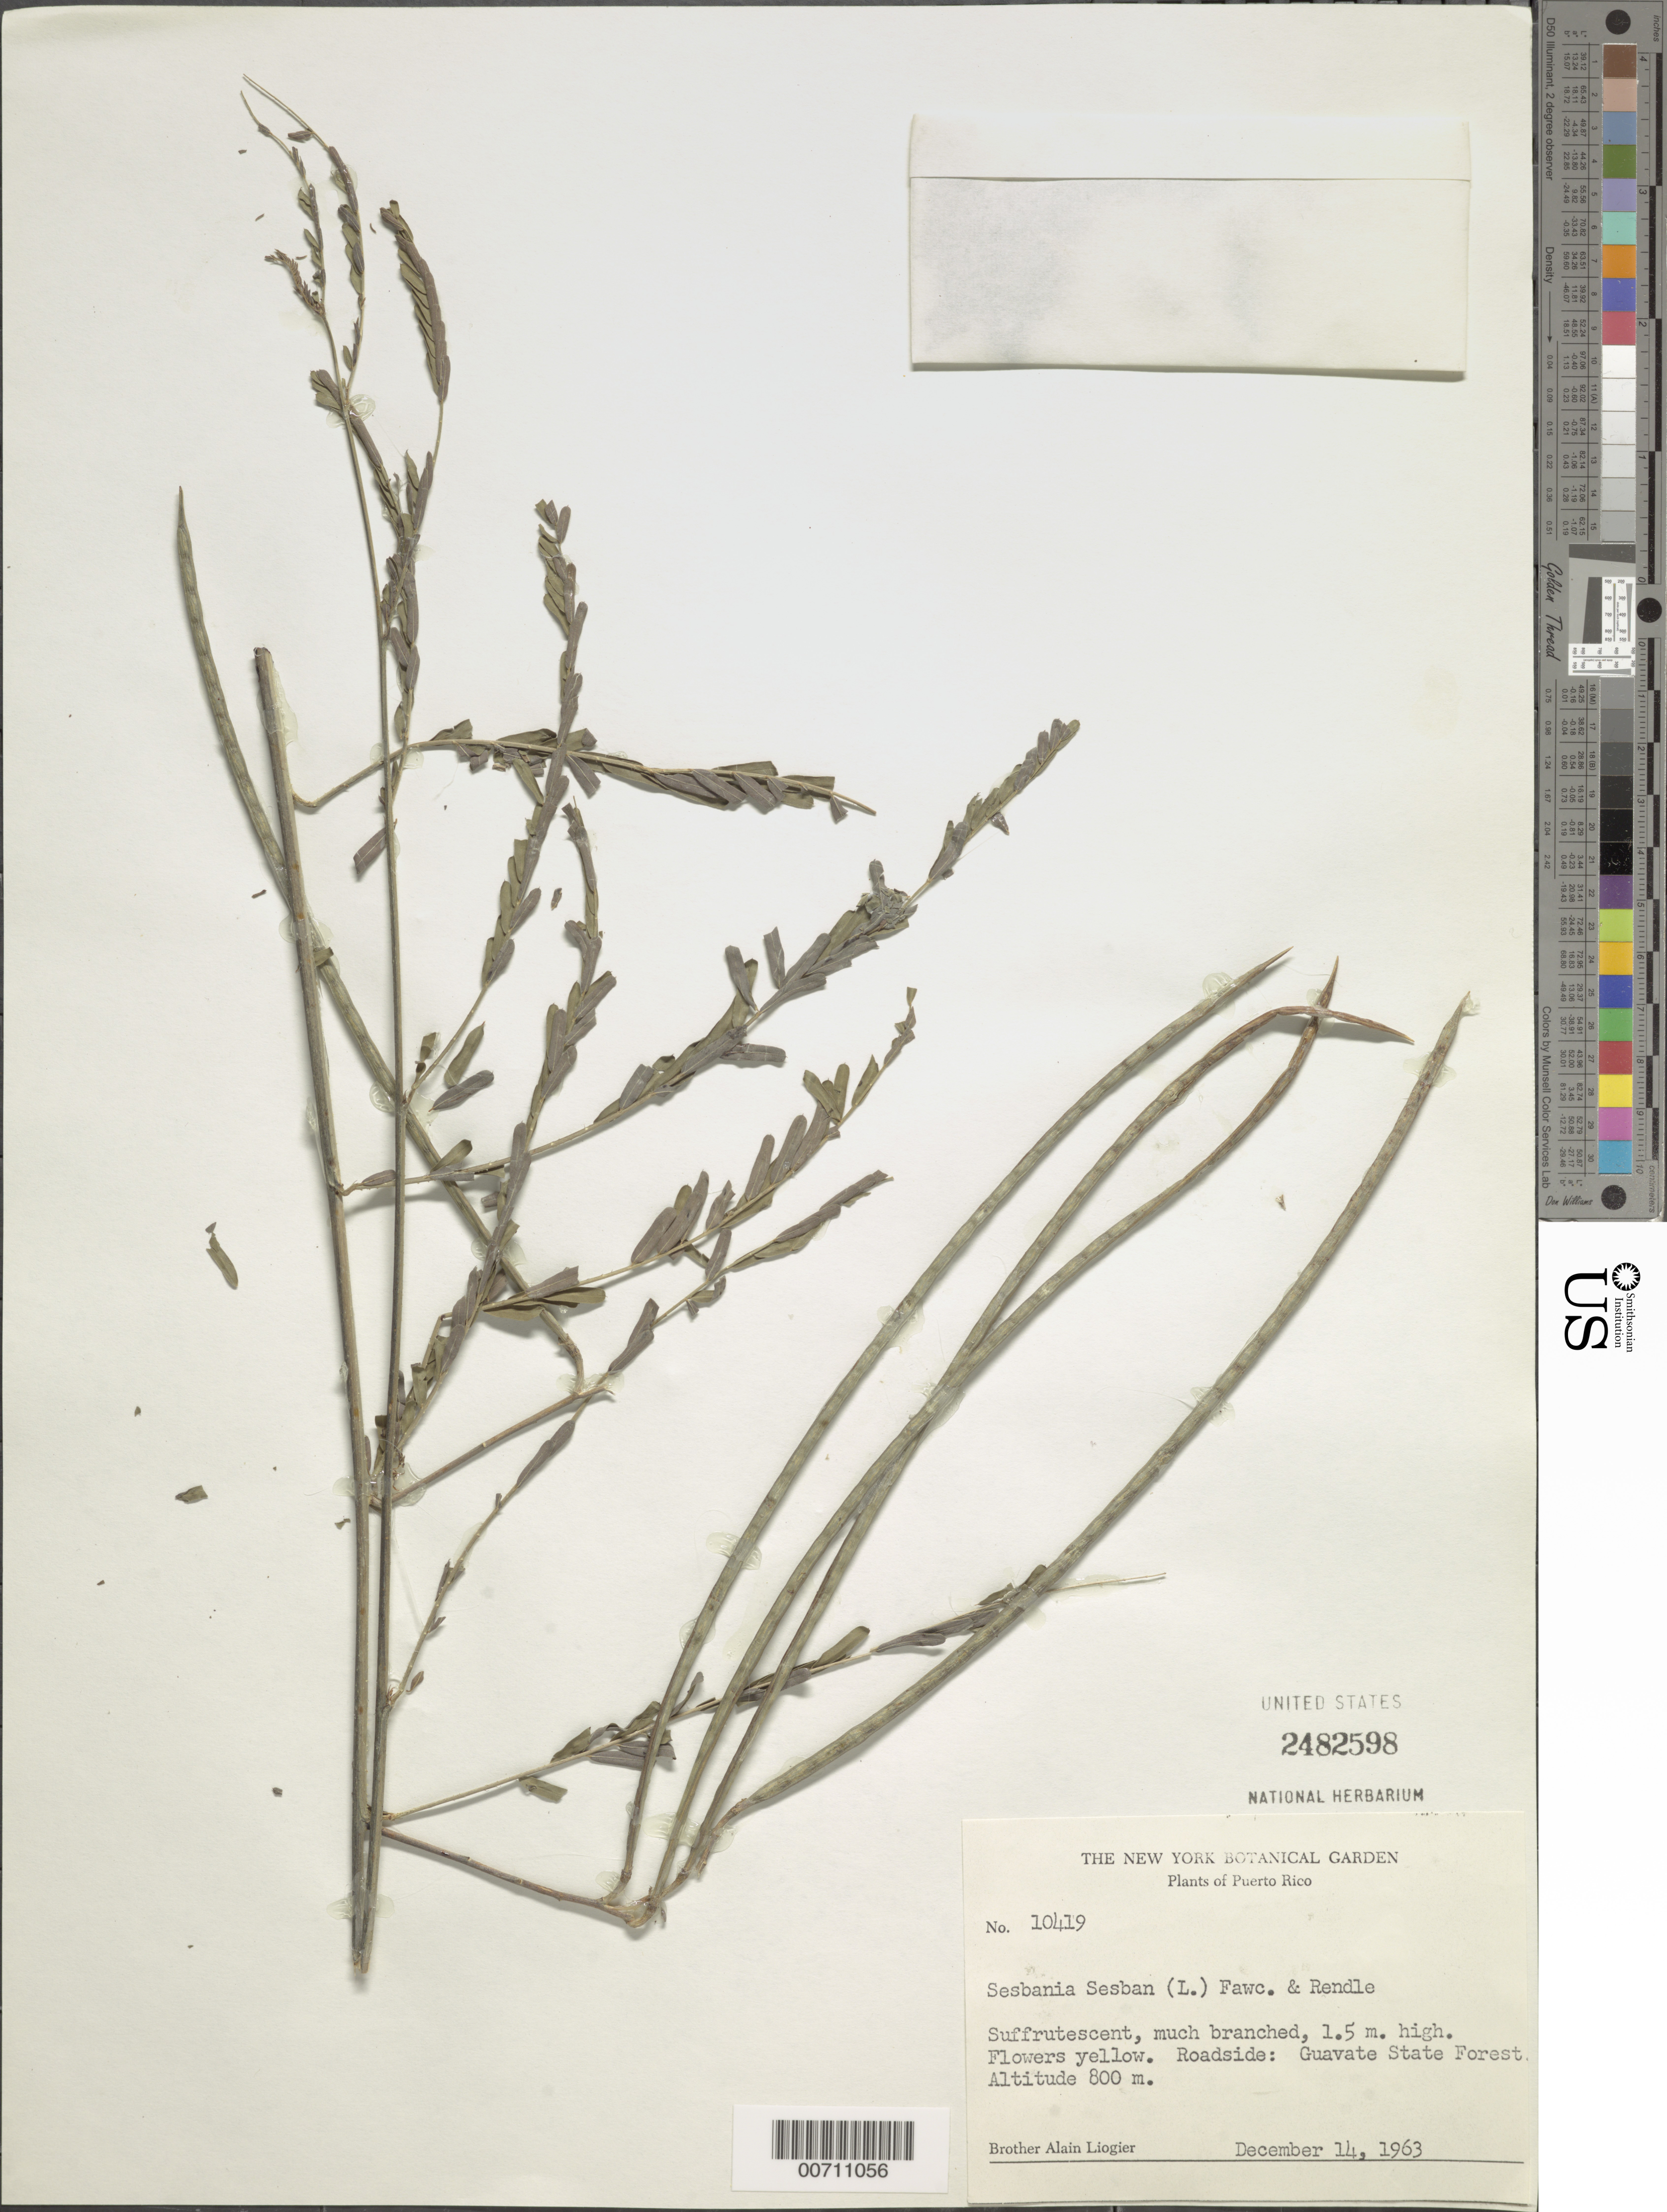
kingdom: Plantae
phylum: Tracheophyta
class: Magnoliopsida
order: Fabales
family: Fabaceae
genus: Sesbania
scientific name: Sesbania sesban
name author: (L.) Merr.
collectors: A. H. Liogier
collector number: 10419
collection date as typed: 14 Dec 1963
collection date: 1963-12-14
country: Puerto Rico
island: Greater Antilles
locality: Guavate State Forest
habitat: Roadside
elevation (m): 800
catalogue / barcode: US 2482598